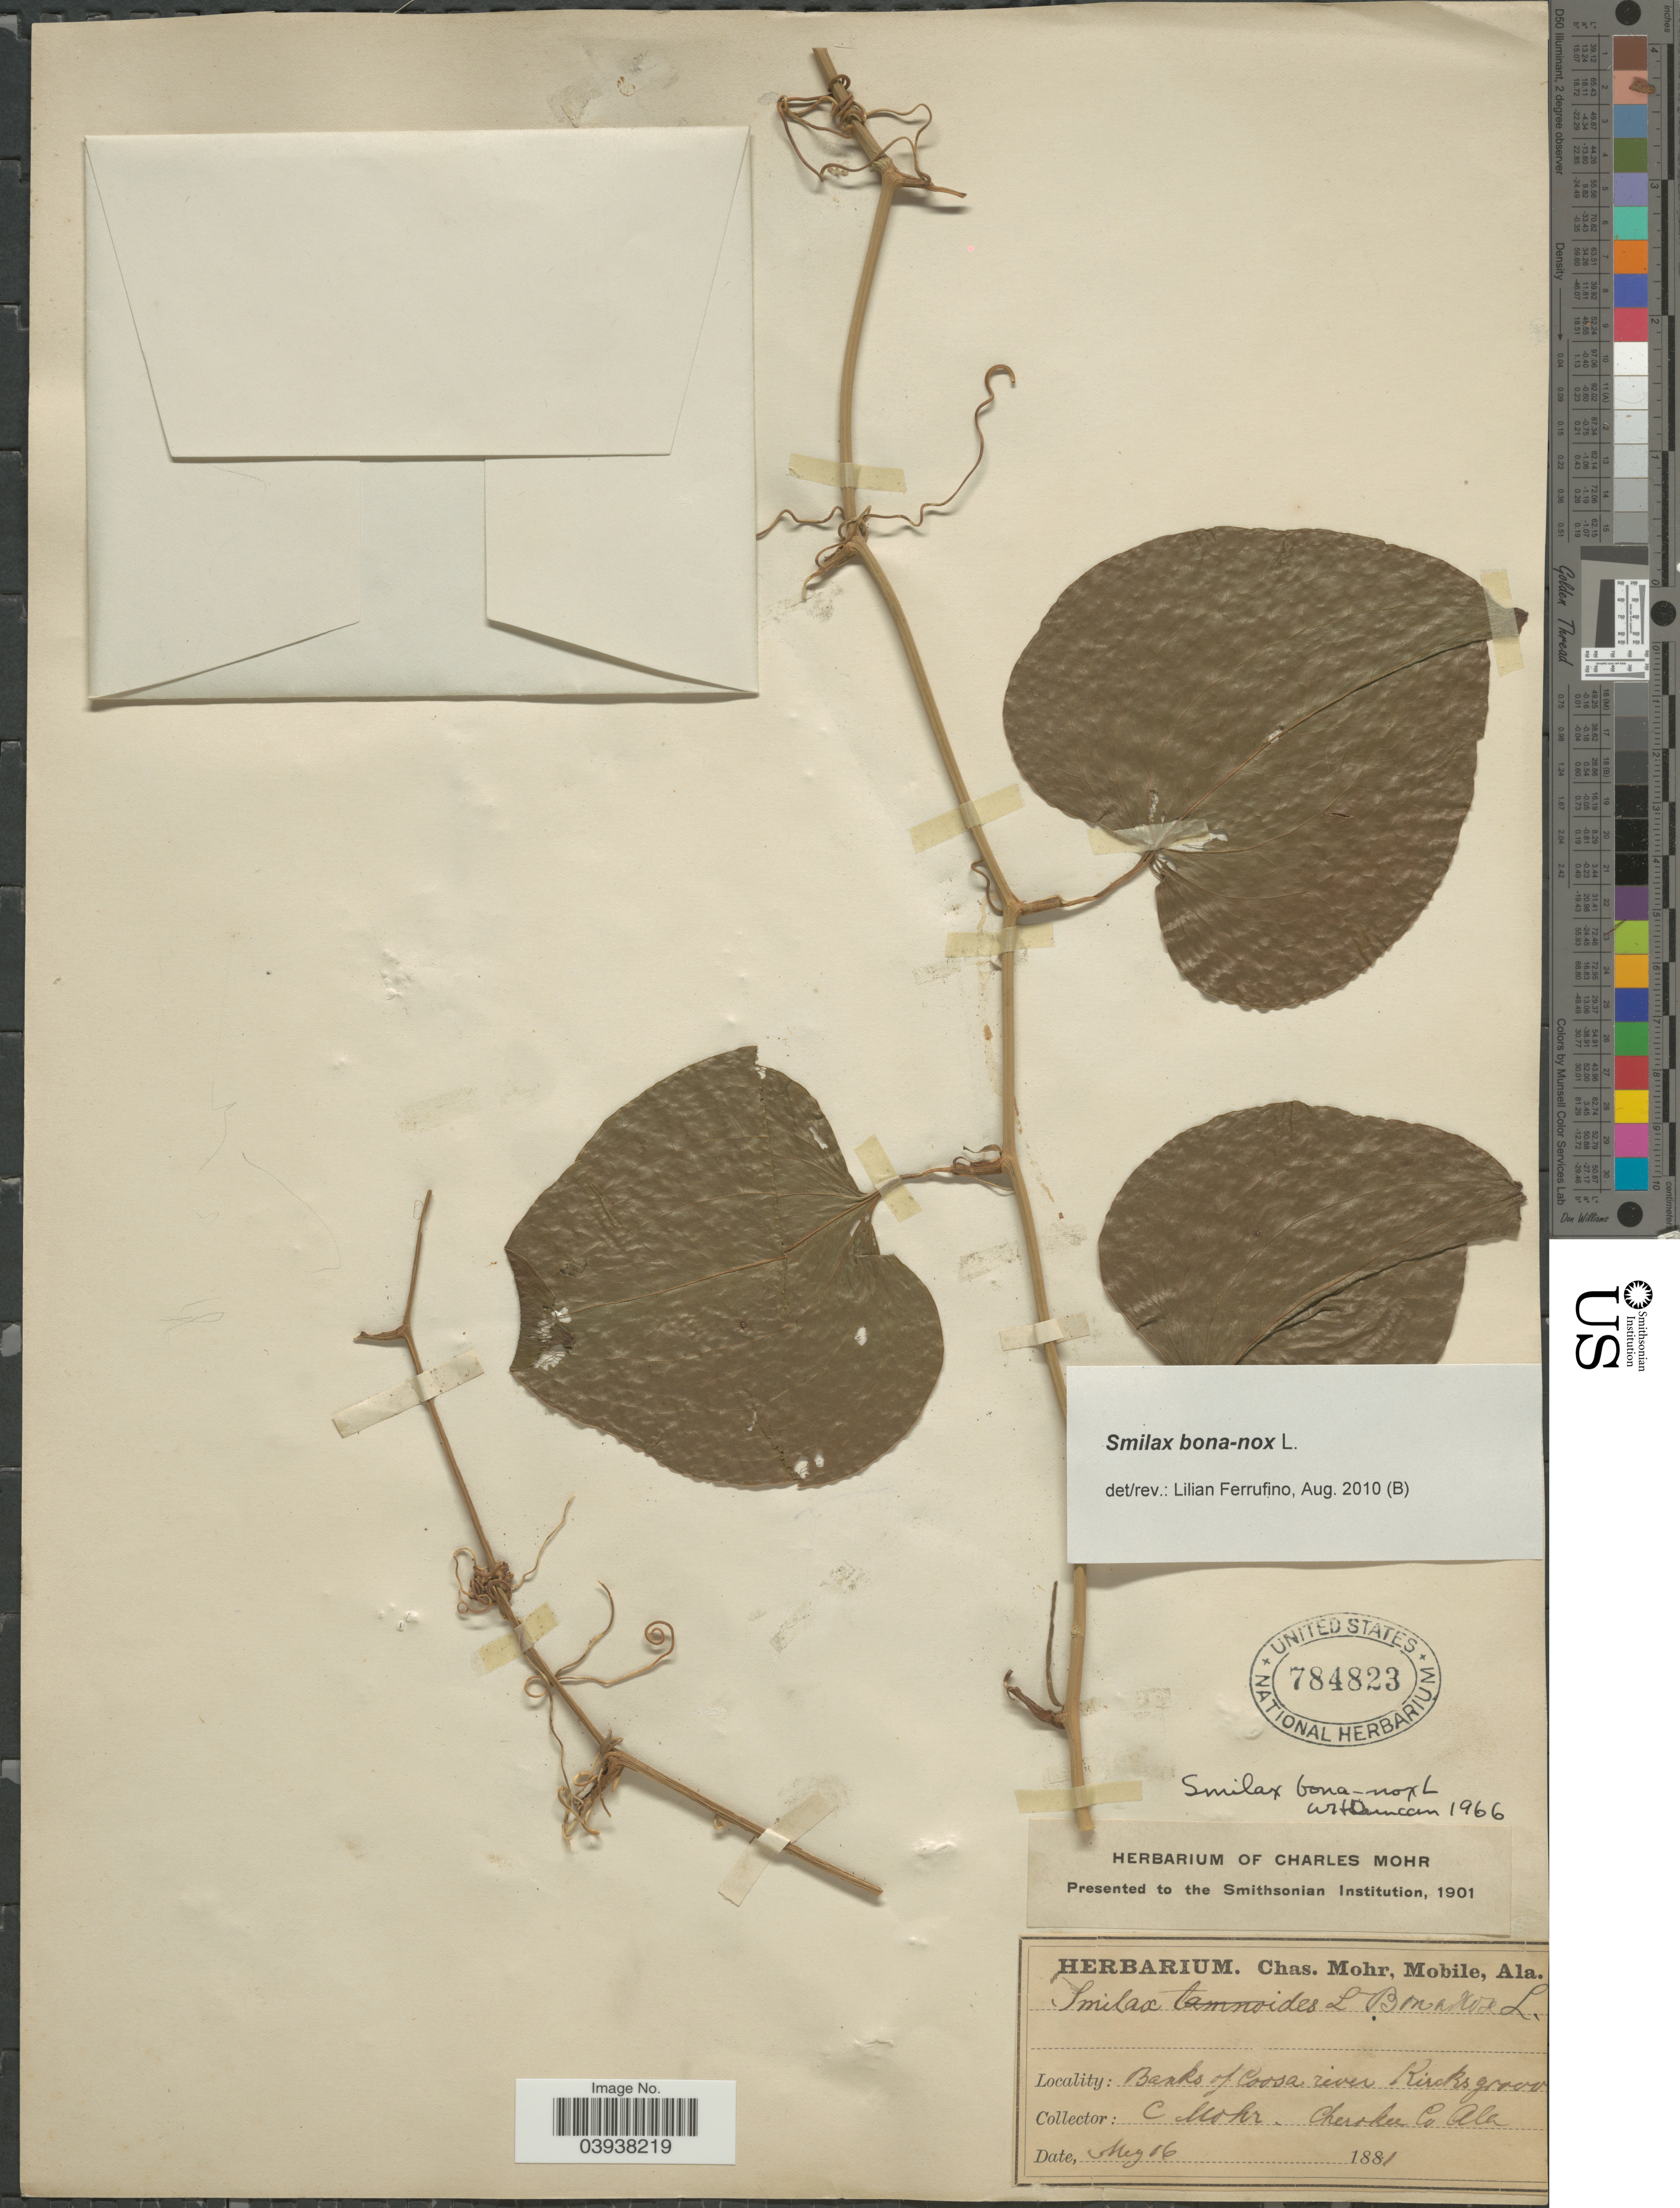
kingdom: Plantae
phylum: Tracheophyta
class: Liliopsida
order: Liliales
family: Smilacaceae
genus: Smilax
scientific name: Smilax bona-nox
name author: L.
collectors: Mohr, C. T. (herbarium)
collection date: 1881-05-16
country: United States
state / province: Alabama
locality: Cherokee Co.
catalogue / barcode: US 784823